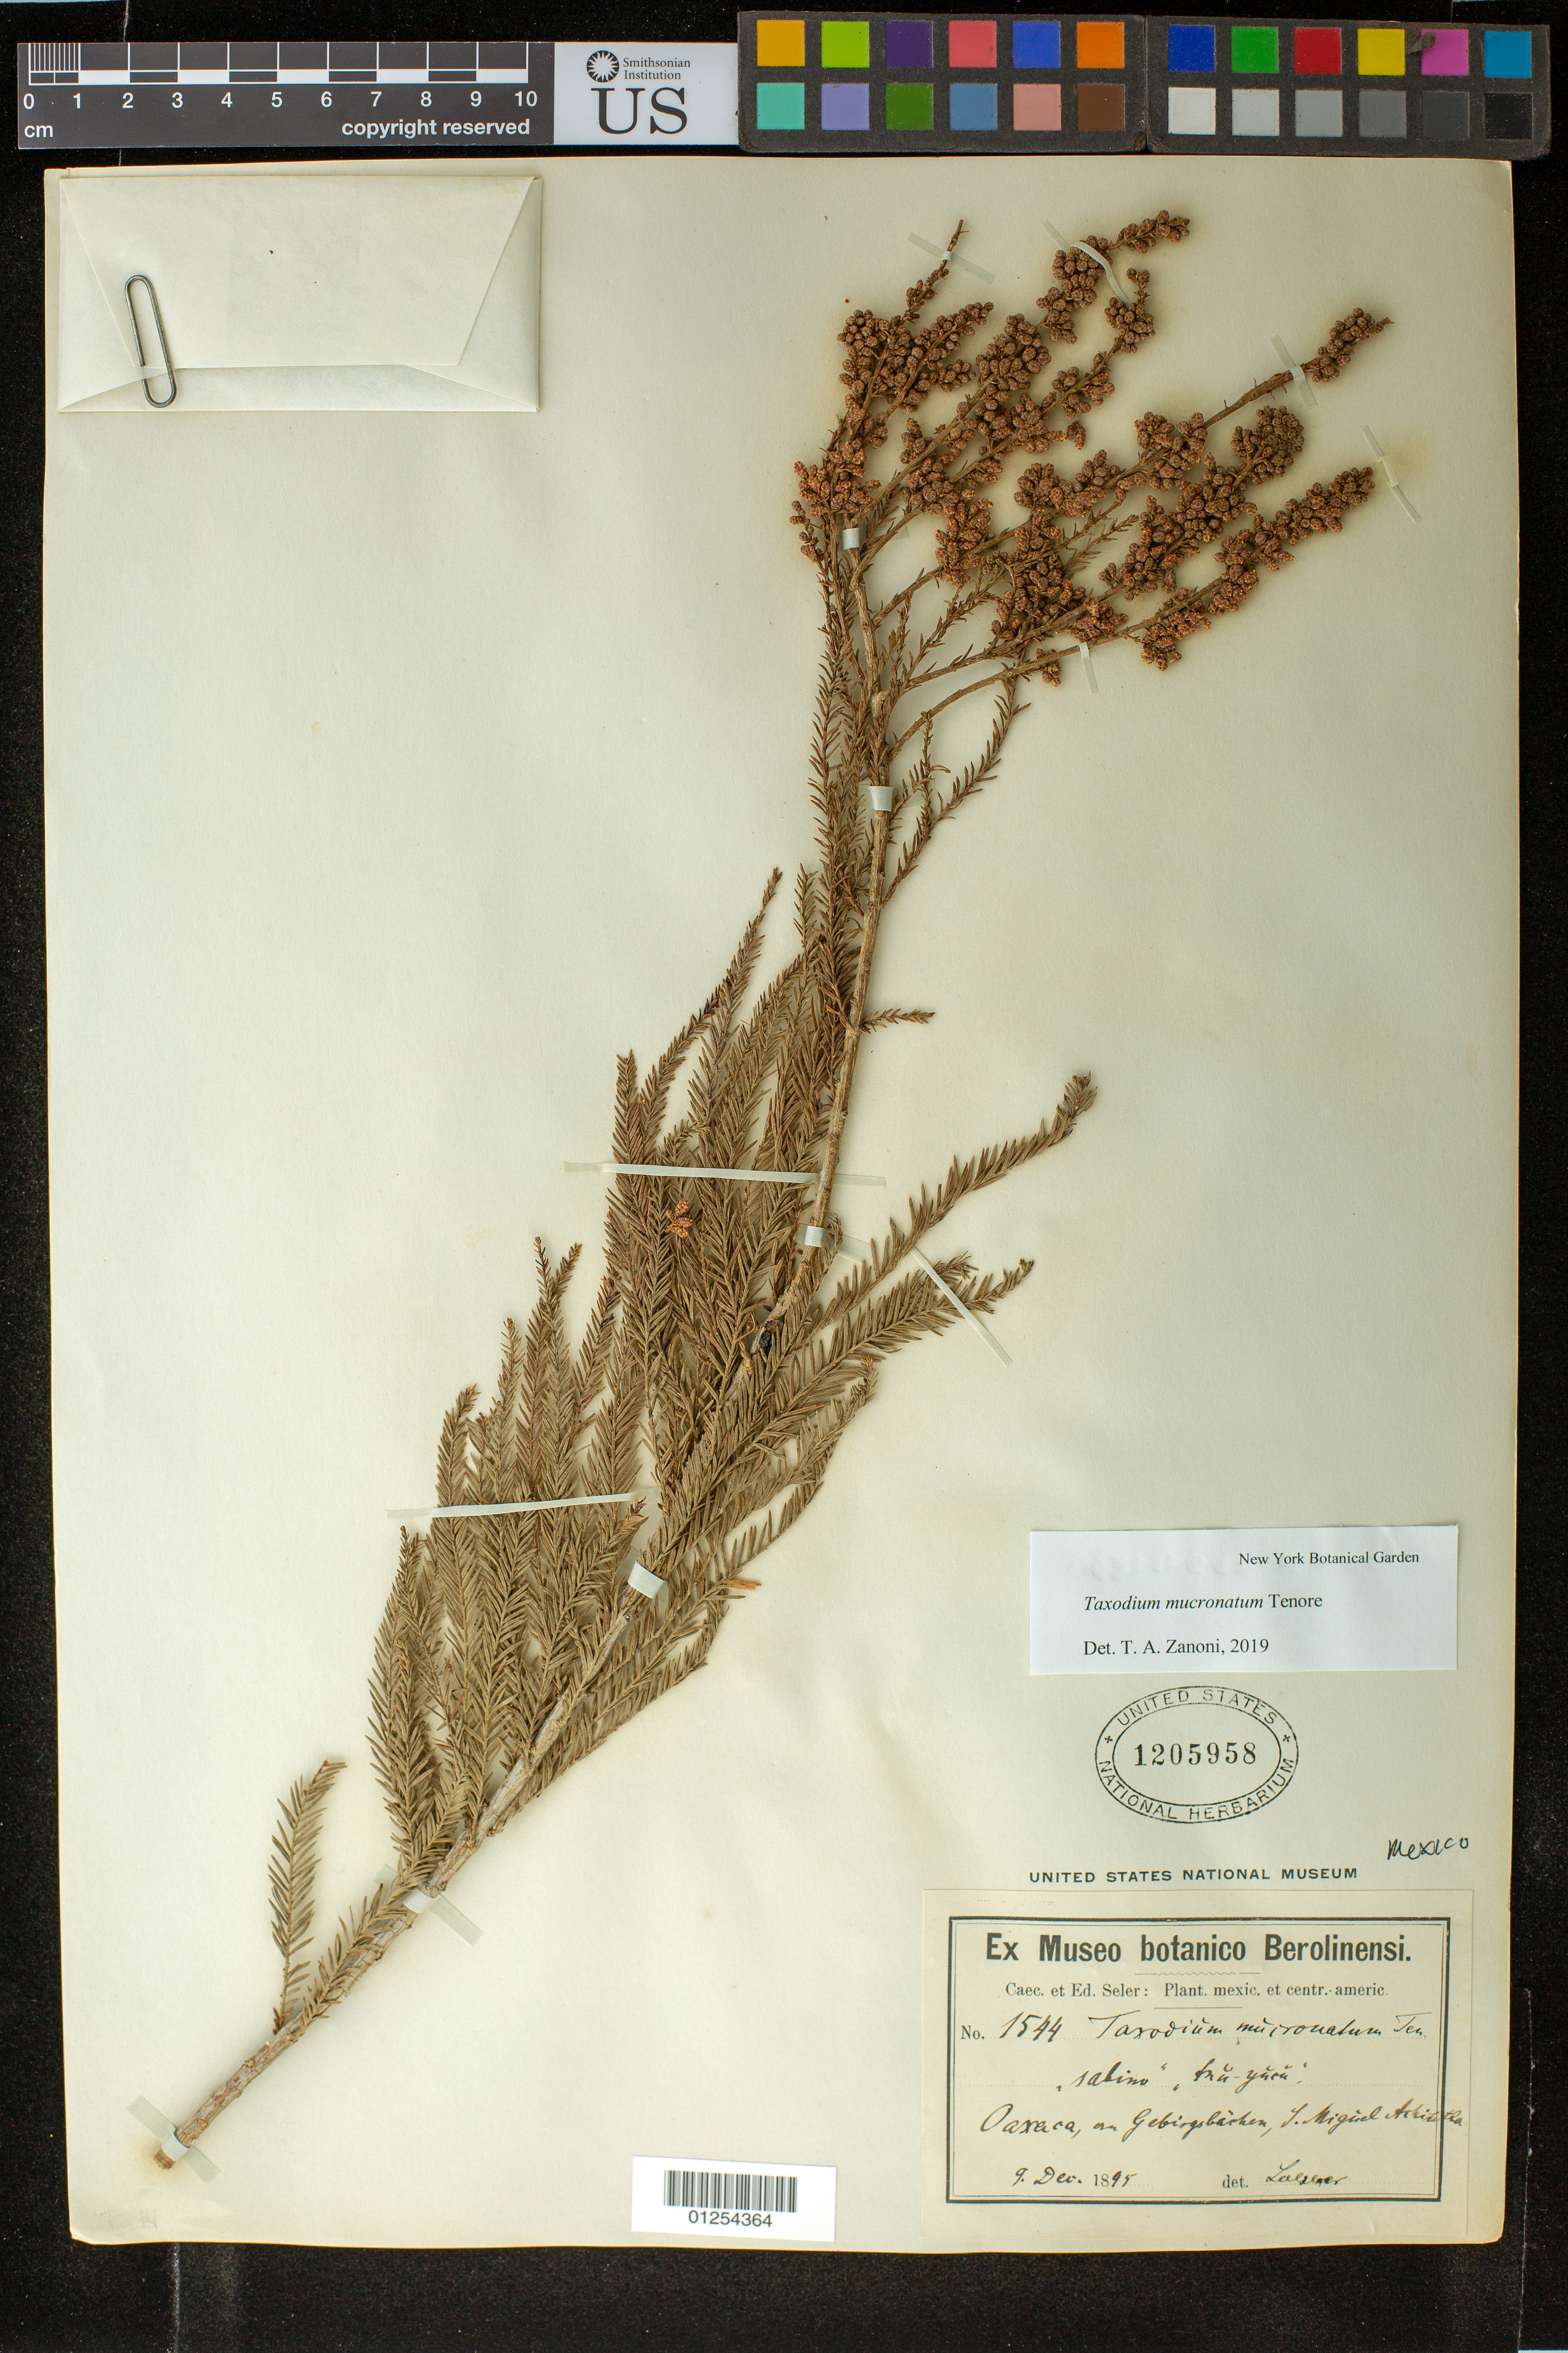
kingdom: Plantae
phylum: Tracheophyta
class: Pinopsida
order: Pinales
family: Cupressaceae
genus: Taxodium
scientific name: Taxodium mucronatum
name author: Ten.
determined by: Zanoni, T. A., (NY), New York Botanical Garden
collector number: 1544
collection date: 1895-12-09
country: Mexico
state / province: Oaxaca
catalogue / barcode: US 1205958